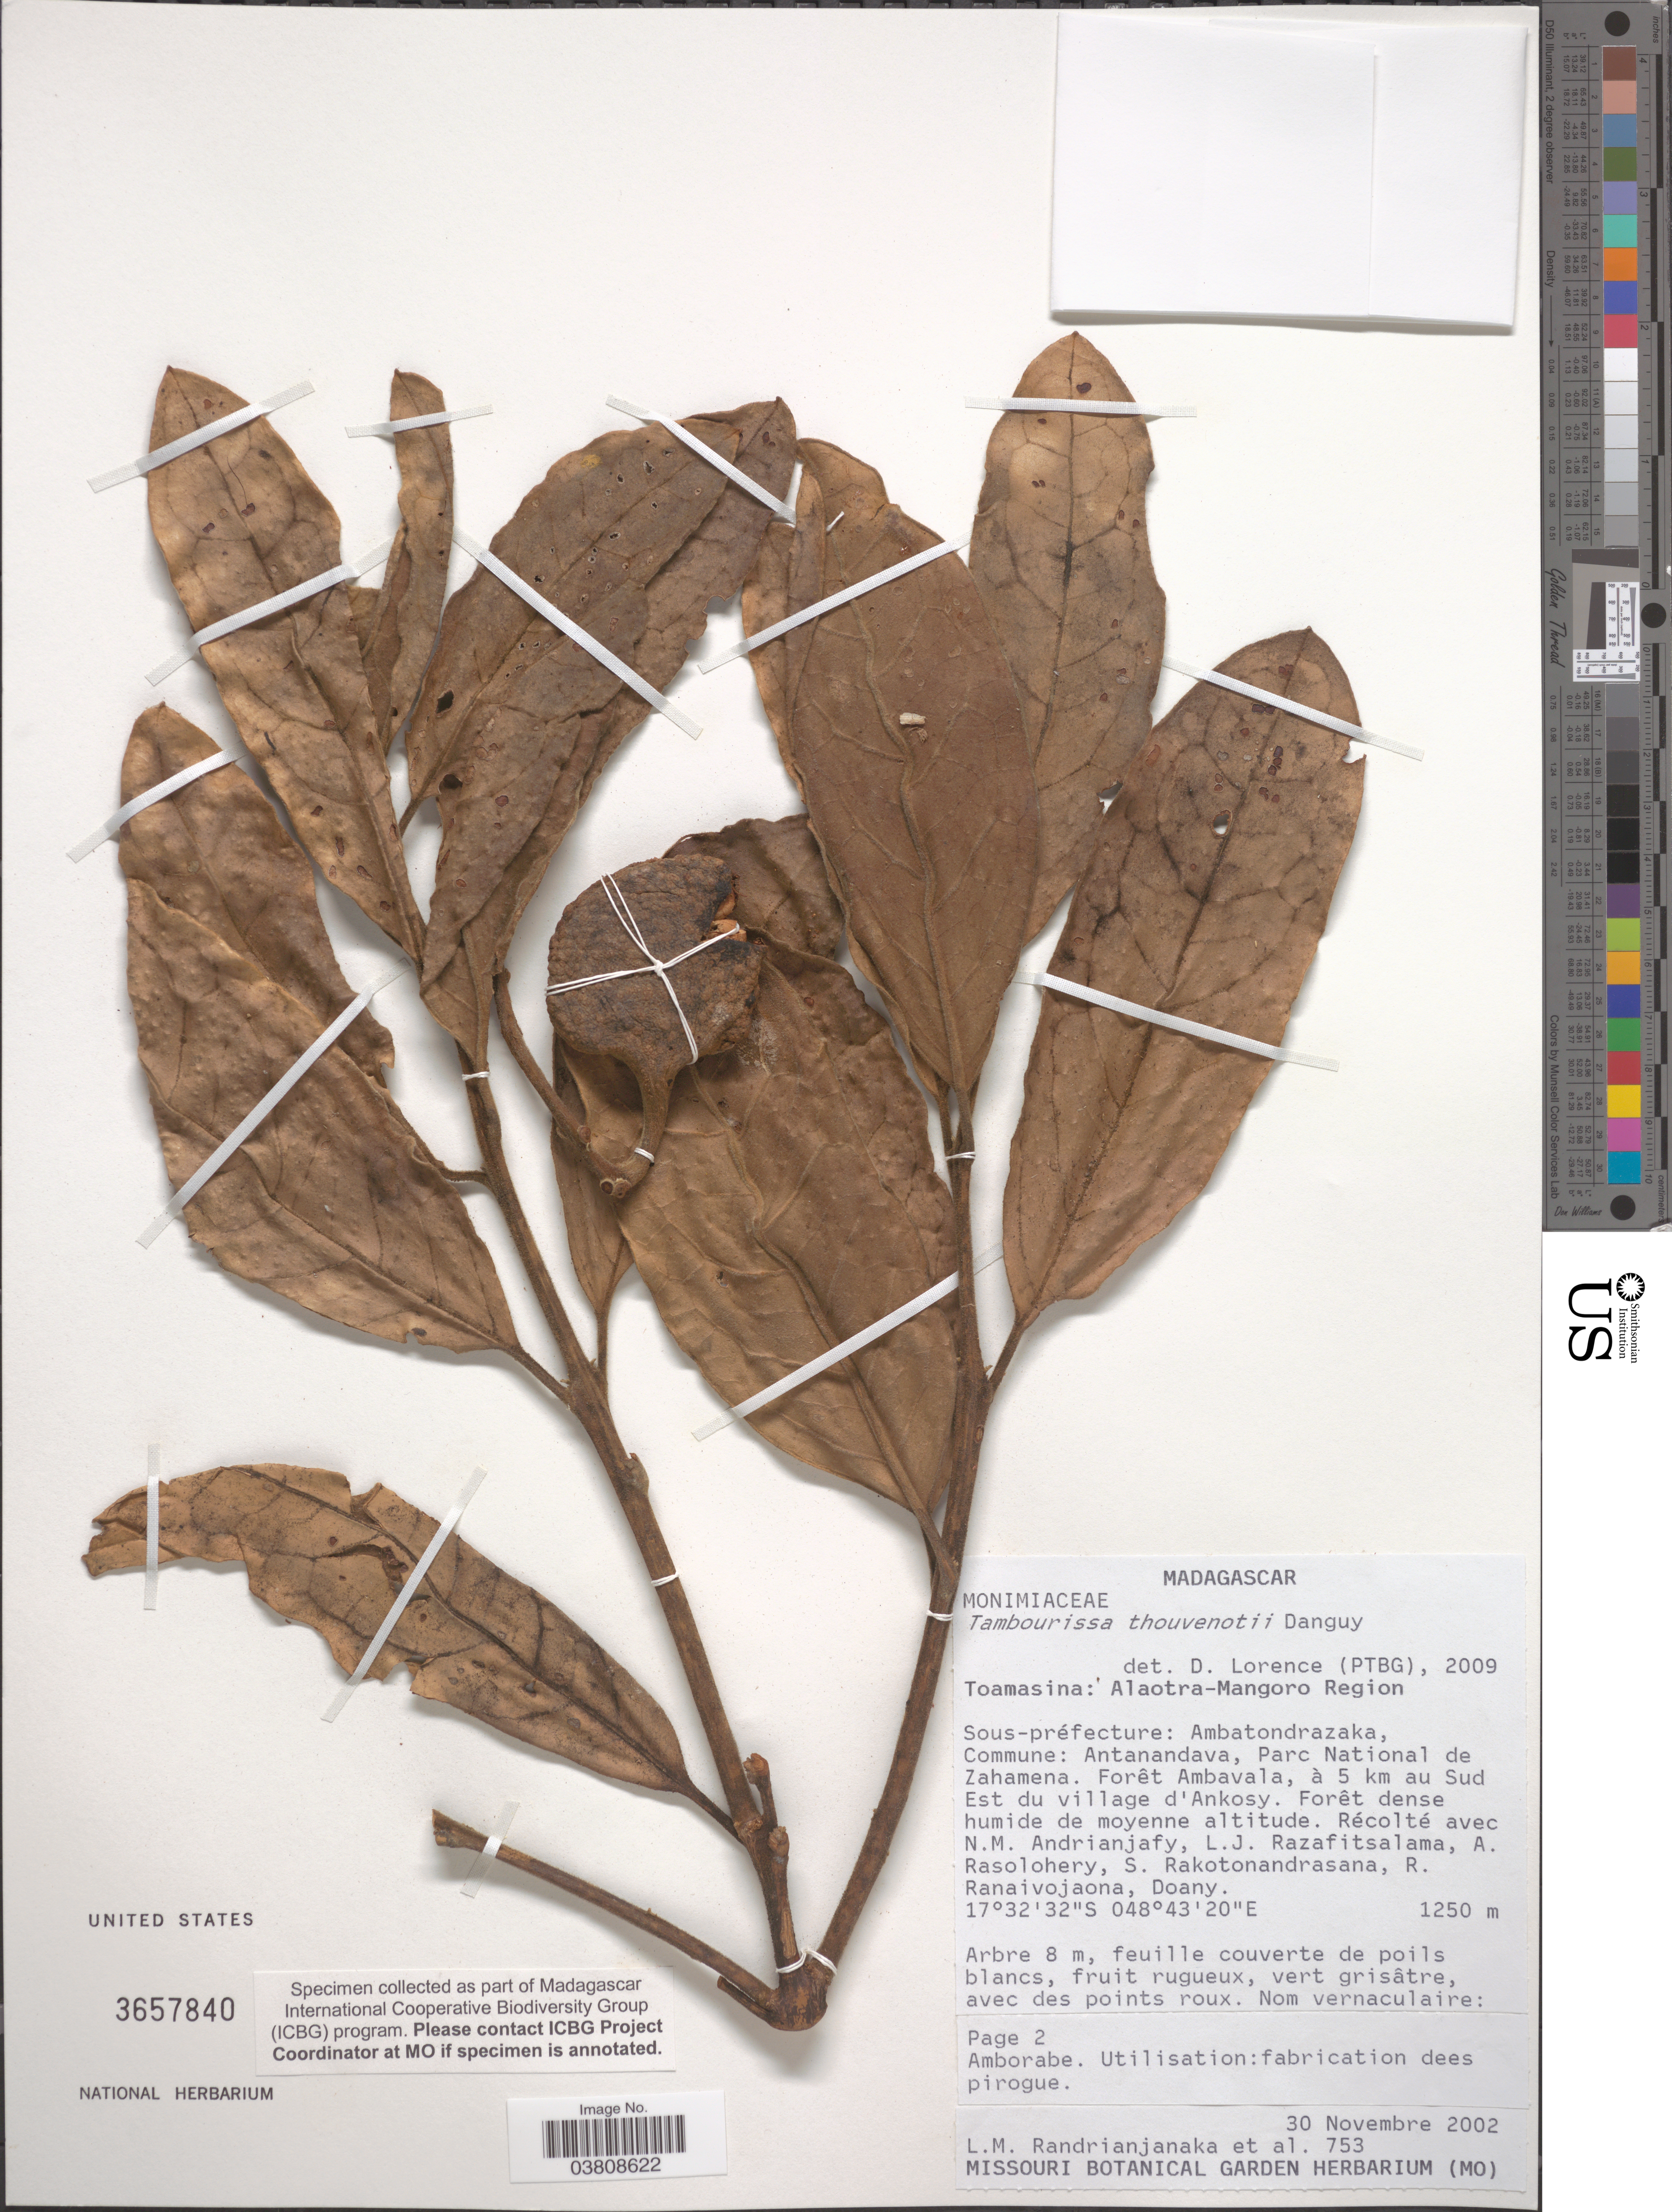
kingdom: Plantae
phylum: Tracheophyta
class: Magnoliopsida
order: Laurales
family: Monimiaceae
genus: Tambourissa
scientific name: Tambourissa thouvenotii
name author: Danguy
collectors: L. Randrianjanaka, N. M. Andrianjafy, L. J. Razafitsalama, A. Rasolohery & et al.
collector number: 753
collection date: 2002-11-30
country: Madagascar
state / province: Alaotra Mangoro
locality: Alaotra-Mangoro Region. Sous-préfecture: Ambatondrazaka, Commune: Antanandava, Parc National de Zahamena. Forêt Ambavala, à 5 km au Sud Est du village d'Ankosy.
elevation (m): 1250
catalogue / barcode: US 3657840